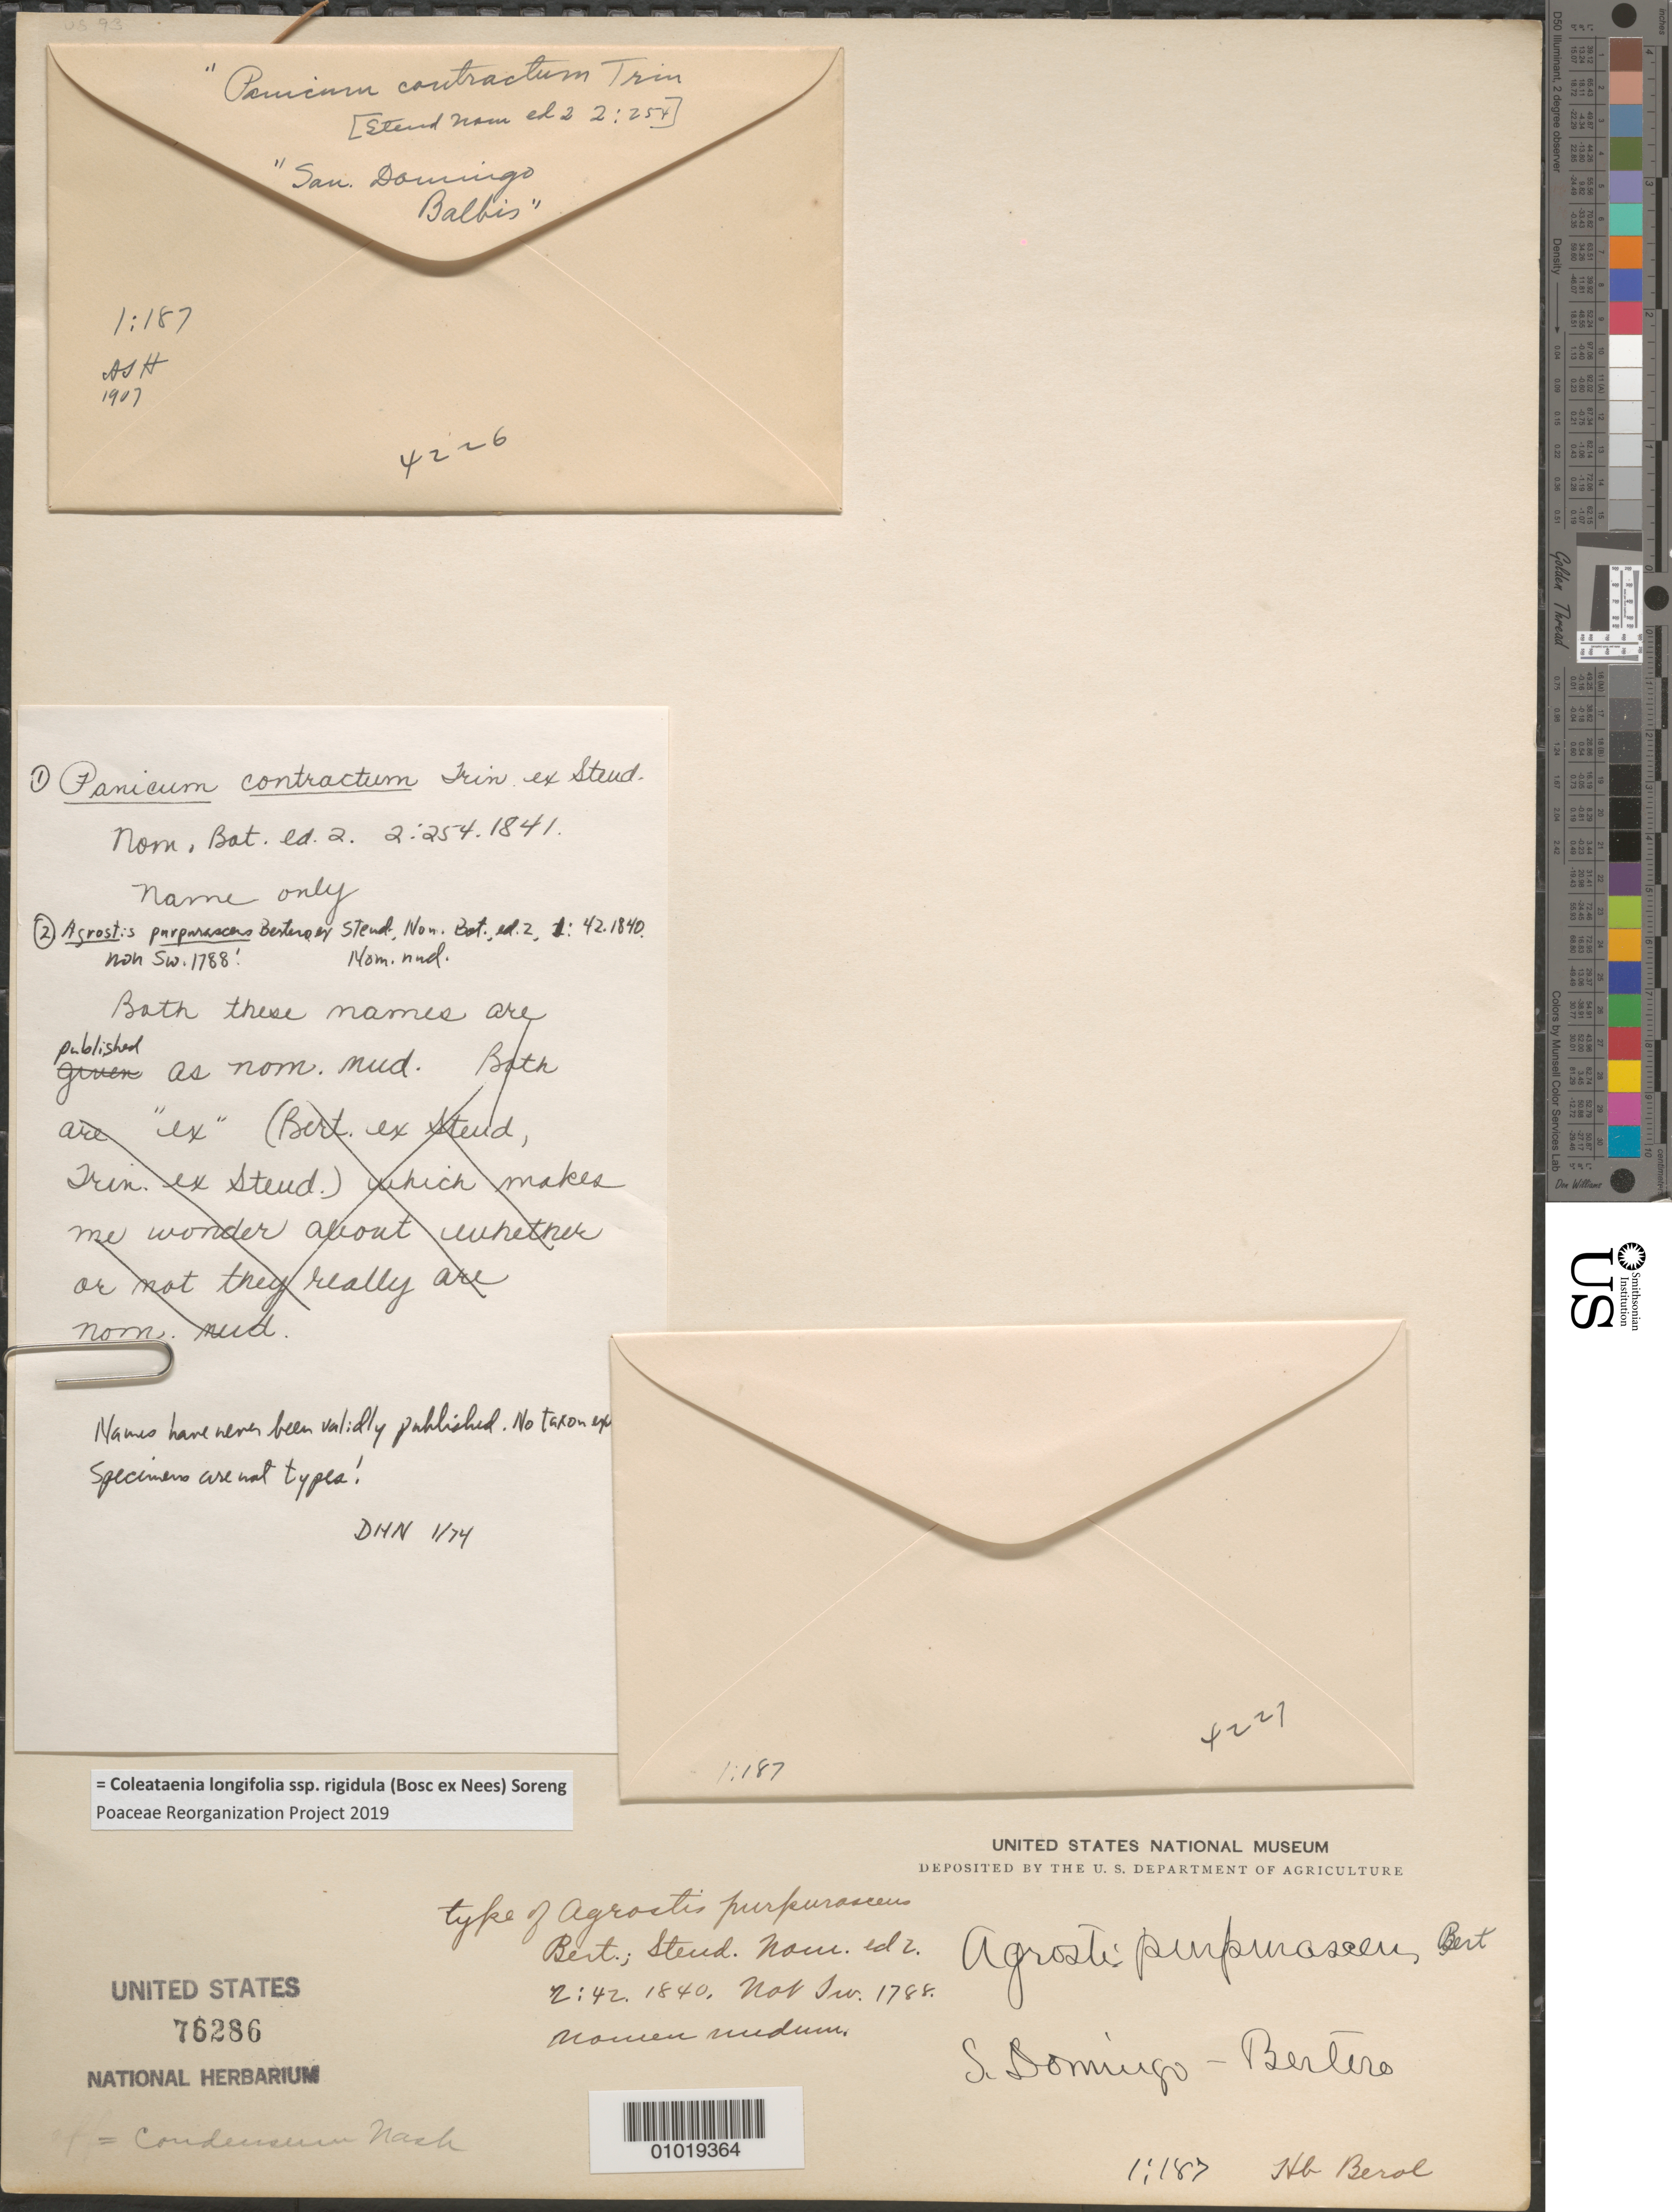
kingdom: Plantae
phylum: Tracheophyta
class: Liliopsida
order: Poales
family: Poaceae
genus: Panicum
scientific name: Panicum condensum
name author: Nash ex Small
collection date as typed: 1840 and -- --- 1841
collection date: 1840,1841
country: Dominican Republic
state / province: Distrito Nacional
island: Hispaniola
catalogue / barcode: US 76286